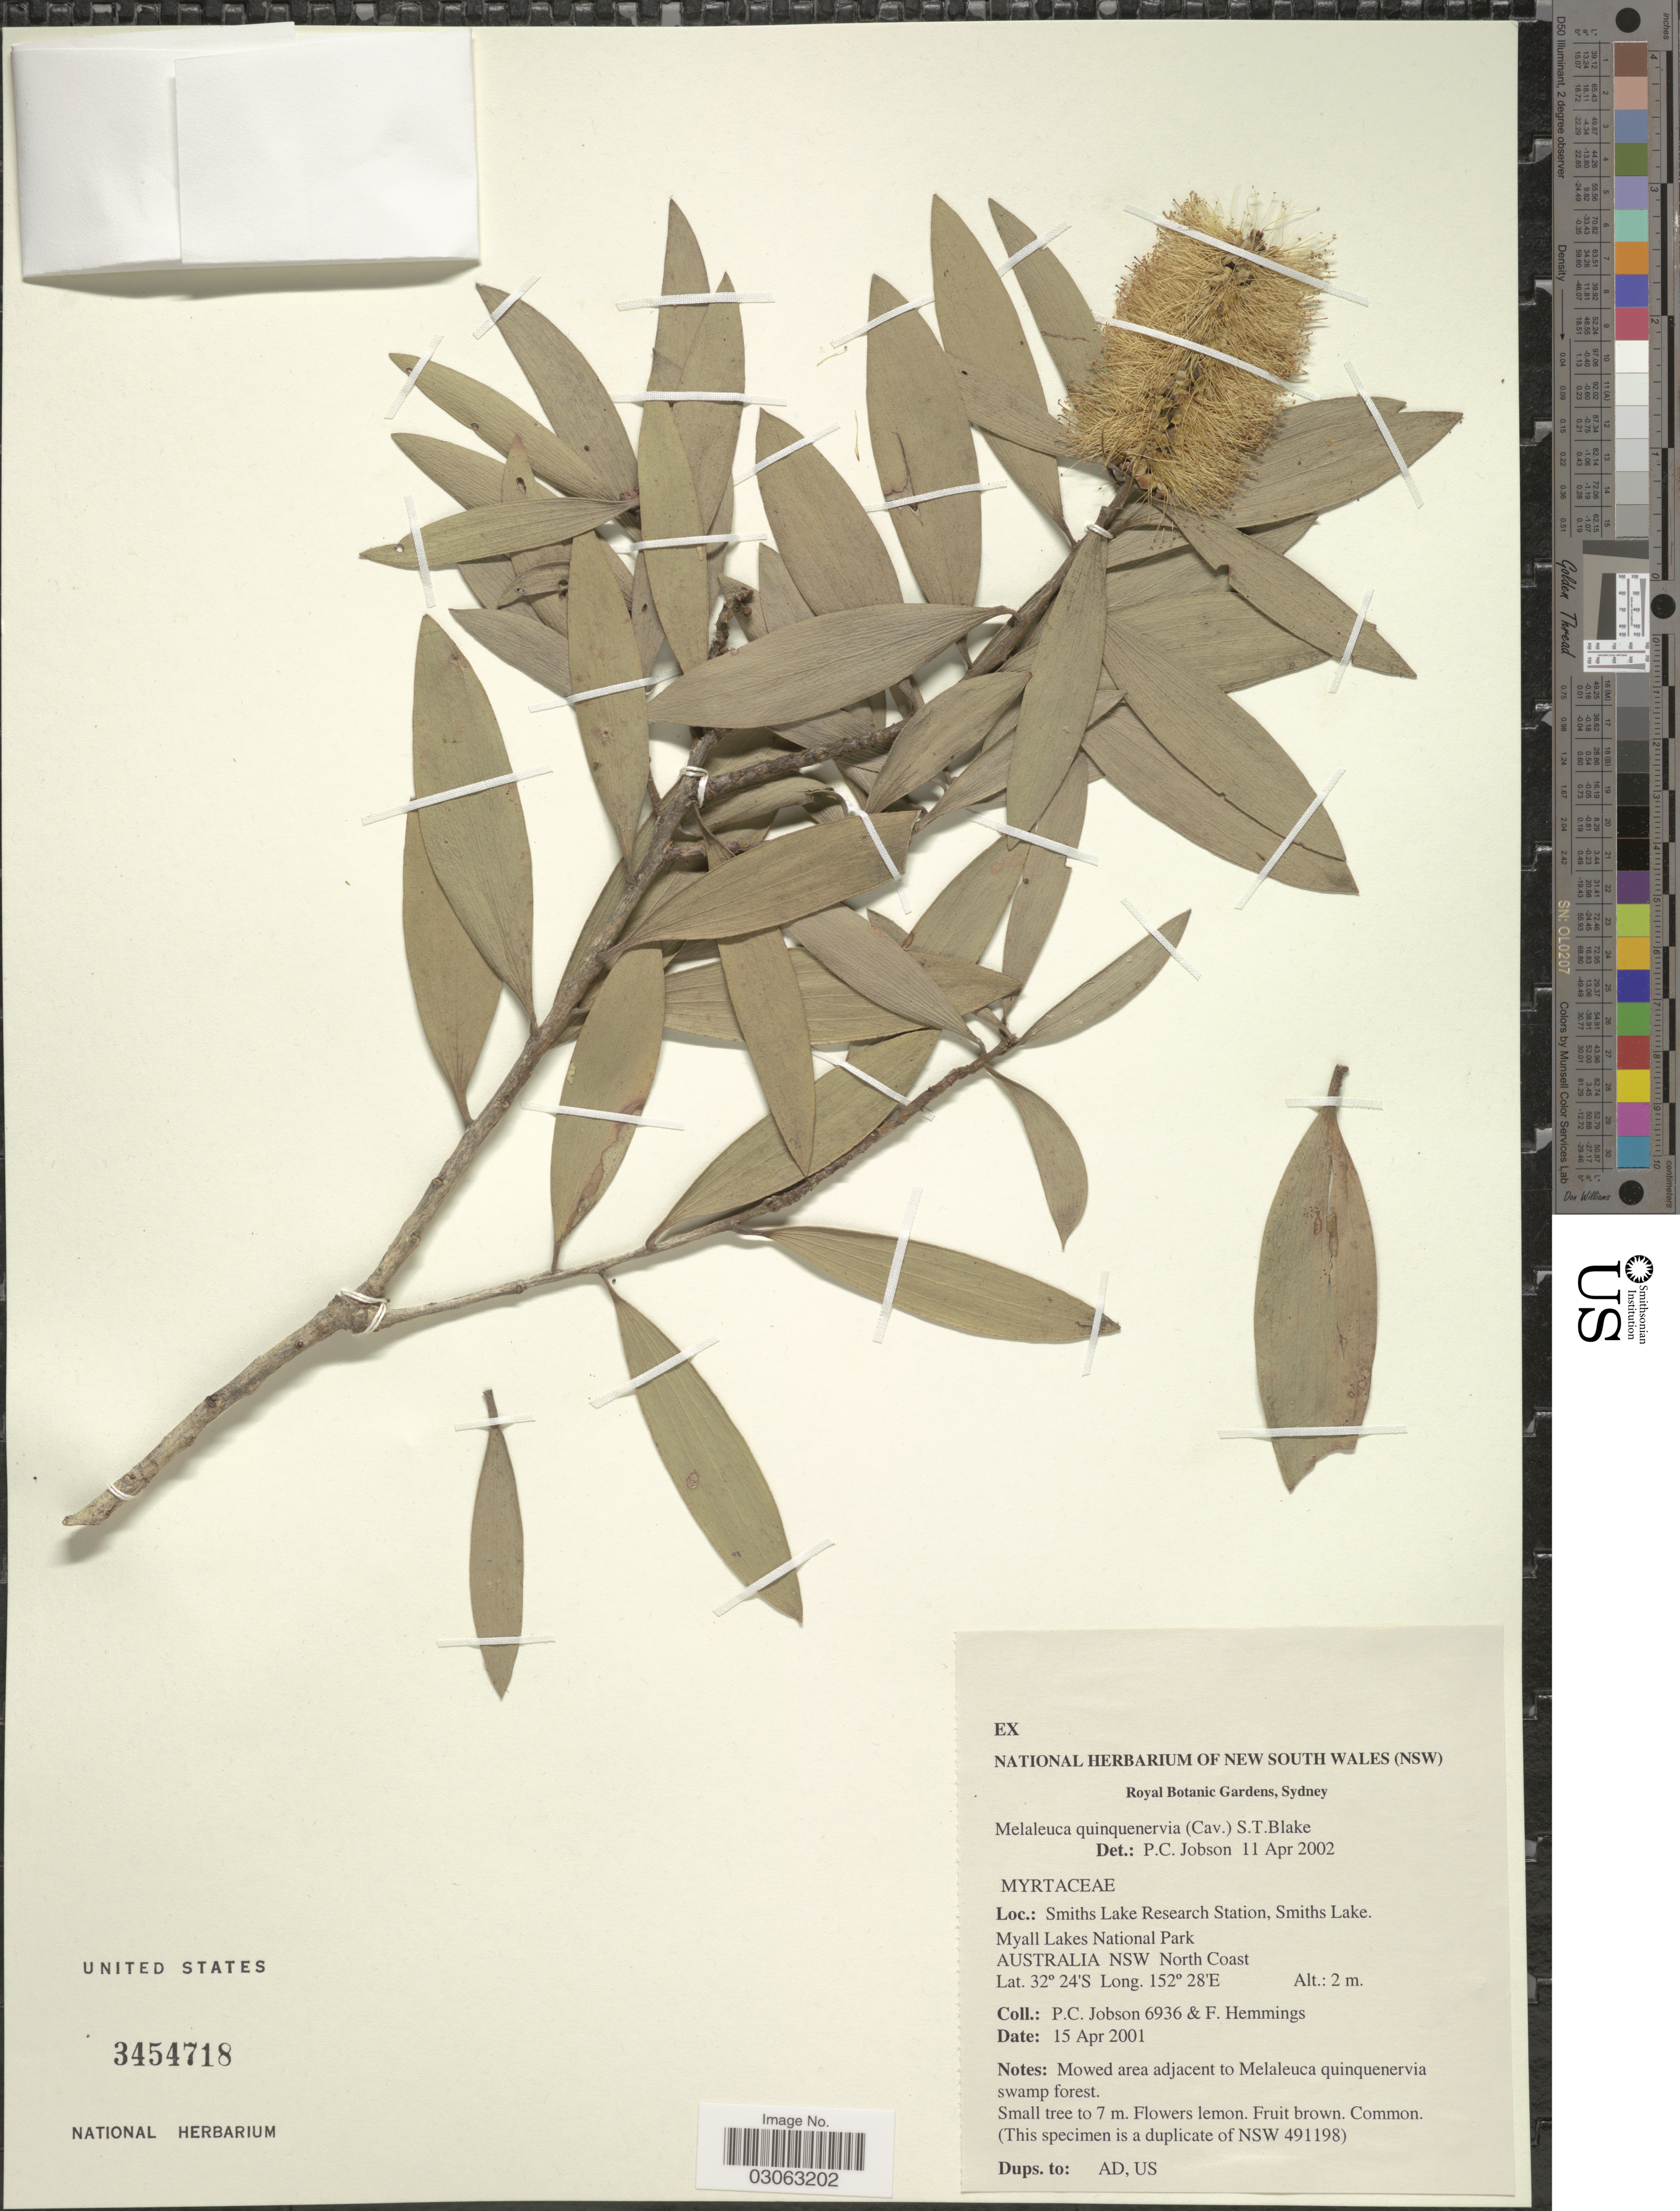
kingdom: Plantae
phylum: Tracheophyta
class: Magnoliopsida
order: Myrtales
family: Myrtaceae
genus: Melaleuca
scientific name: Melaleuca quinquenervia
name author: (Cav.) S.T. Blake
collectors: P. Jobson & F. Hemmings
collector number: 6936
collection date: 2001-04-15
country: Australia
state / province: New South Wales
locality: Smiths Lake Research Station, Smiths Lake. Myall Lakes National Park. Australia NSW North Coast.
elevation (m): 2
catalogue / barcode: US 3454718